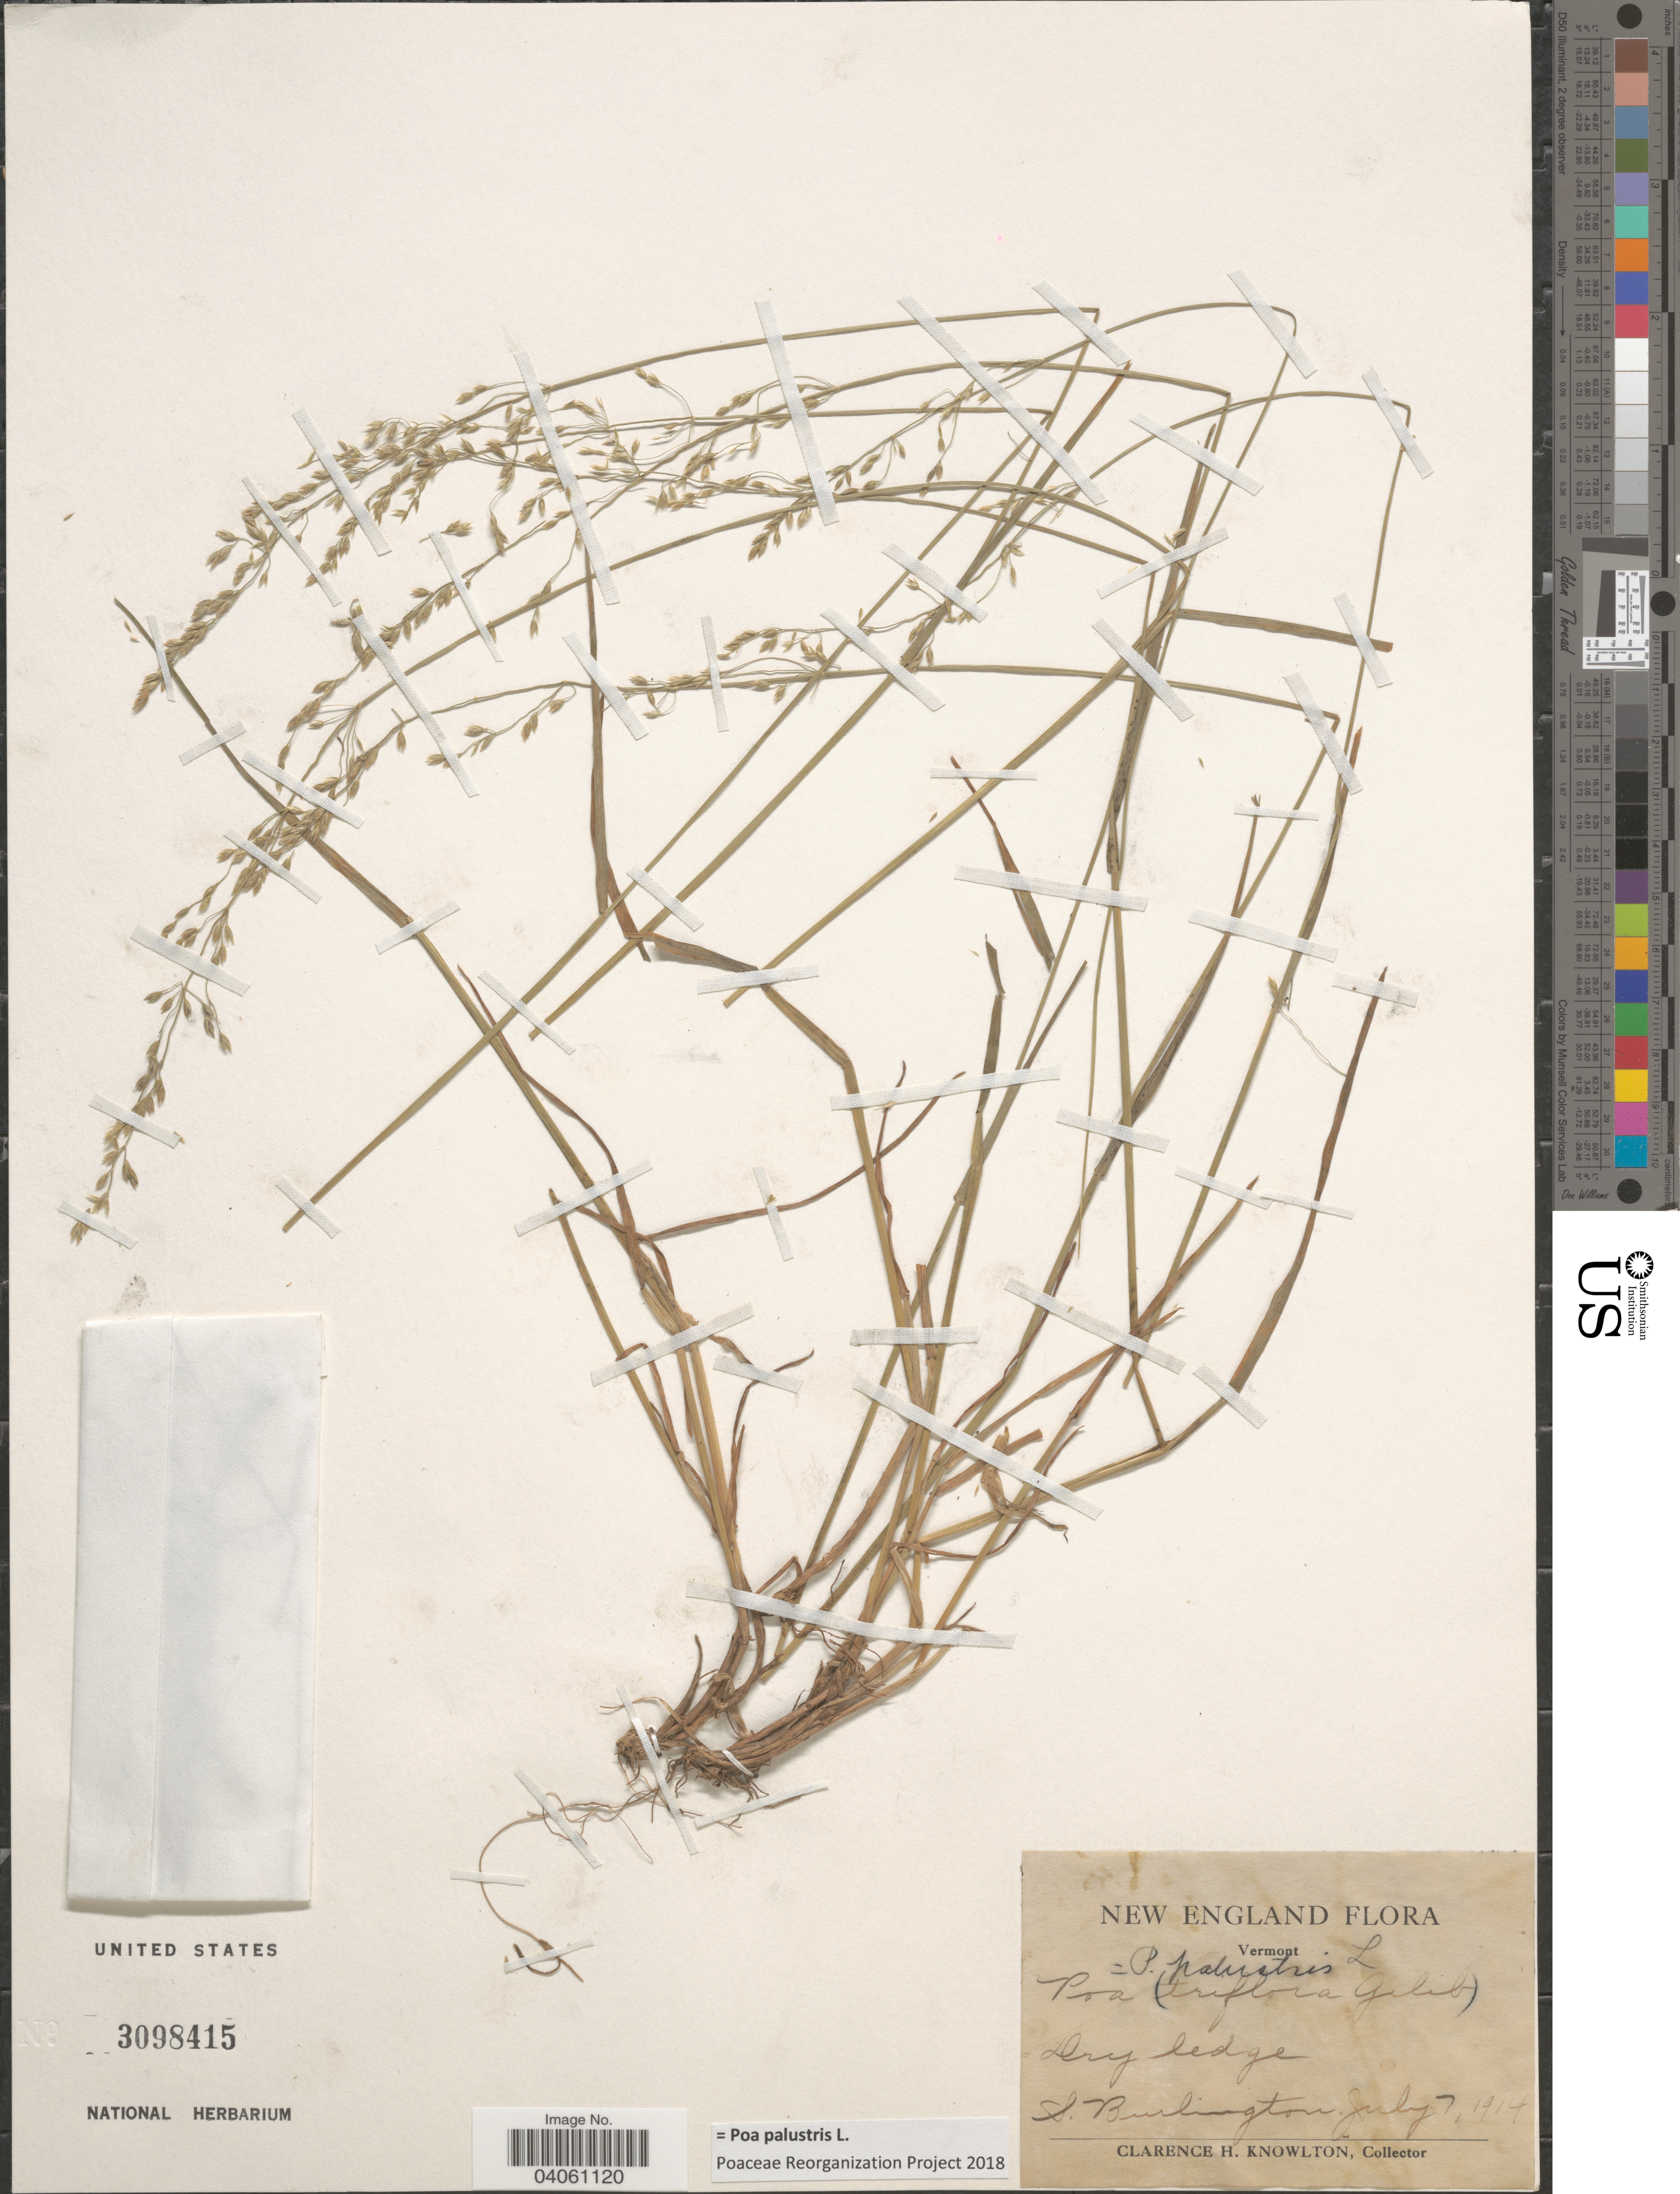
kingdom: Plantae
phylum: Tracheophyta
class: Liliopsida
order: Poales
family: Poaceae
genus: Poa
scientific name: Poa palustris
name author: L.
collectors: C. H. Knowlton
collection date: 1914-07-07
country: United States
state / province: Vermont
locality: New England. S. Burlington.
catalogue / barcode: US 3098415